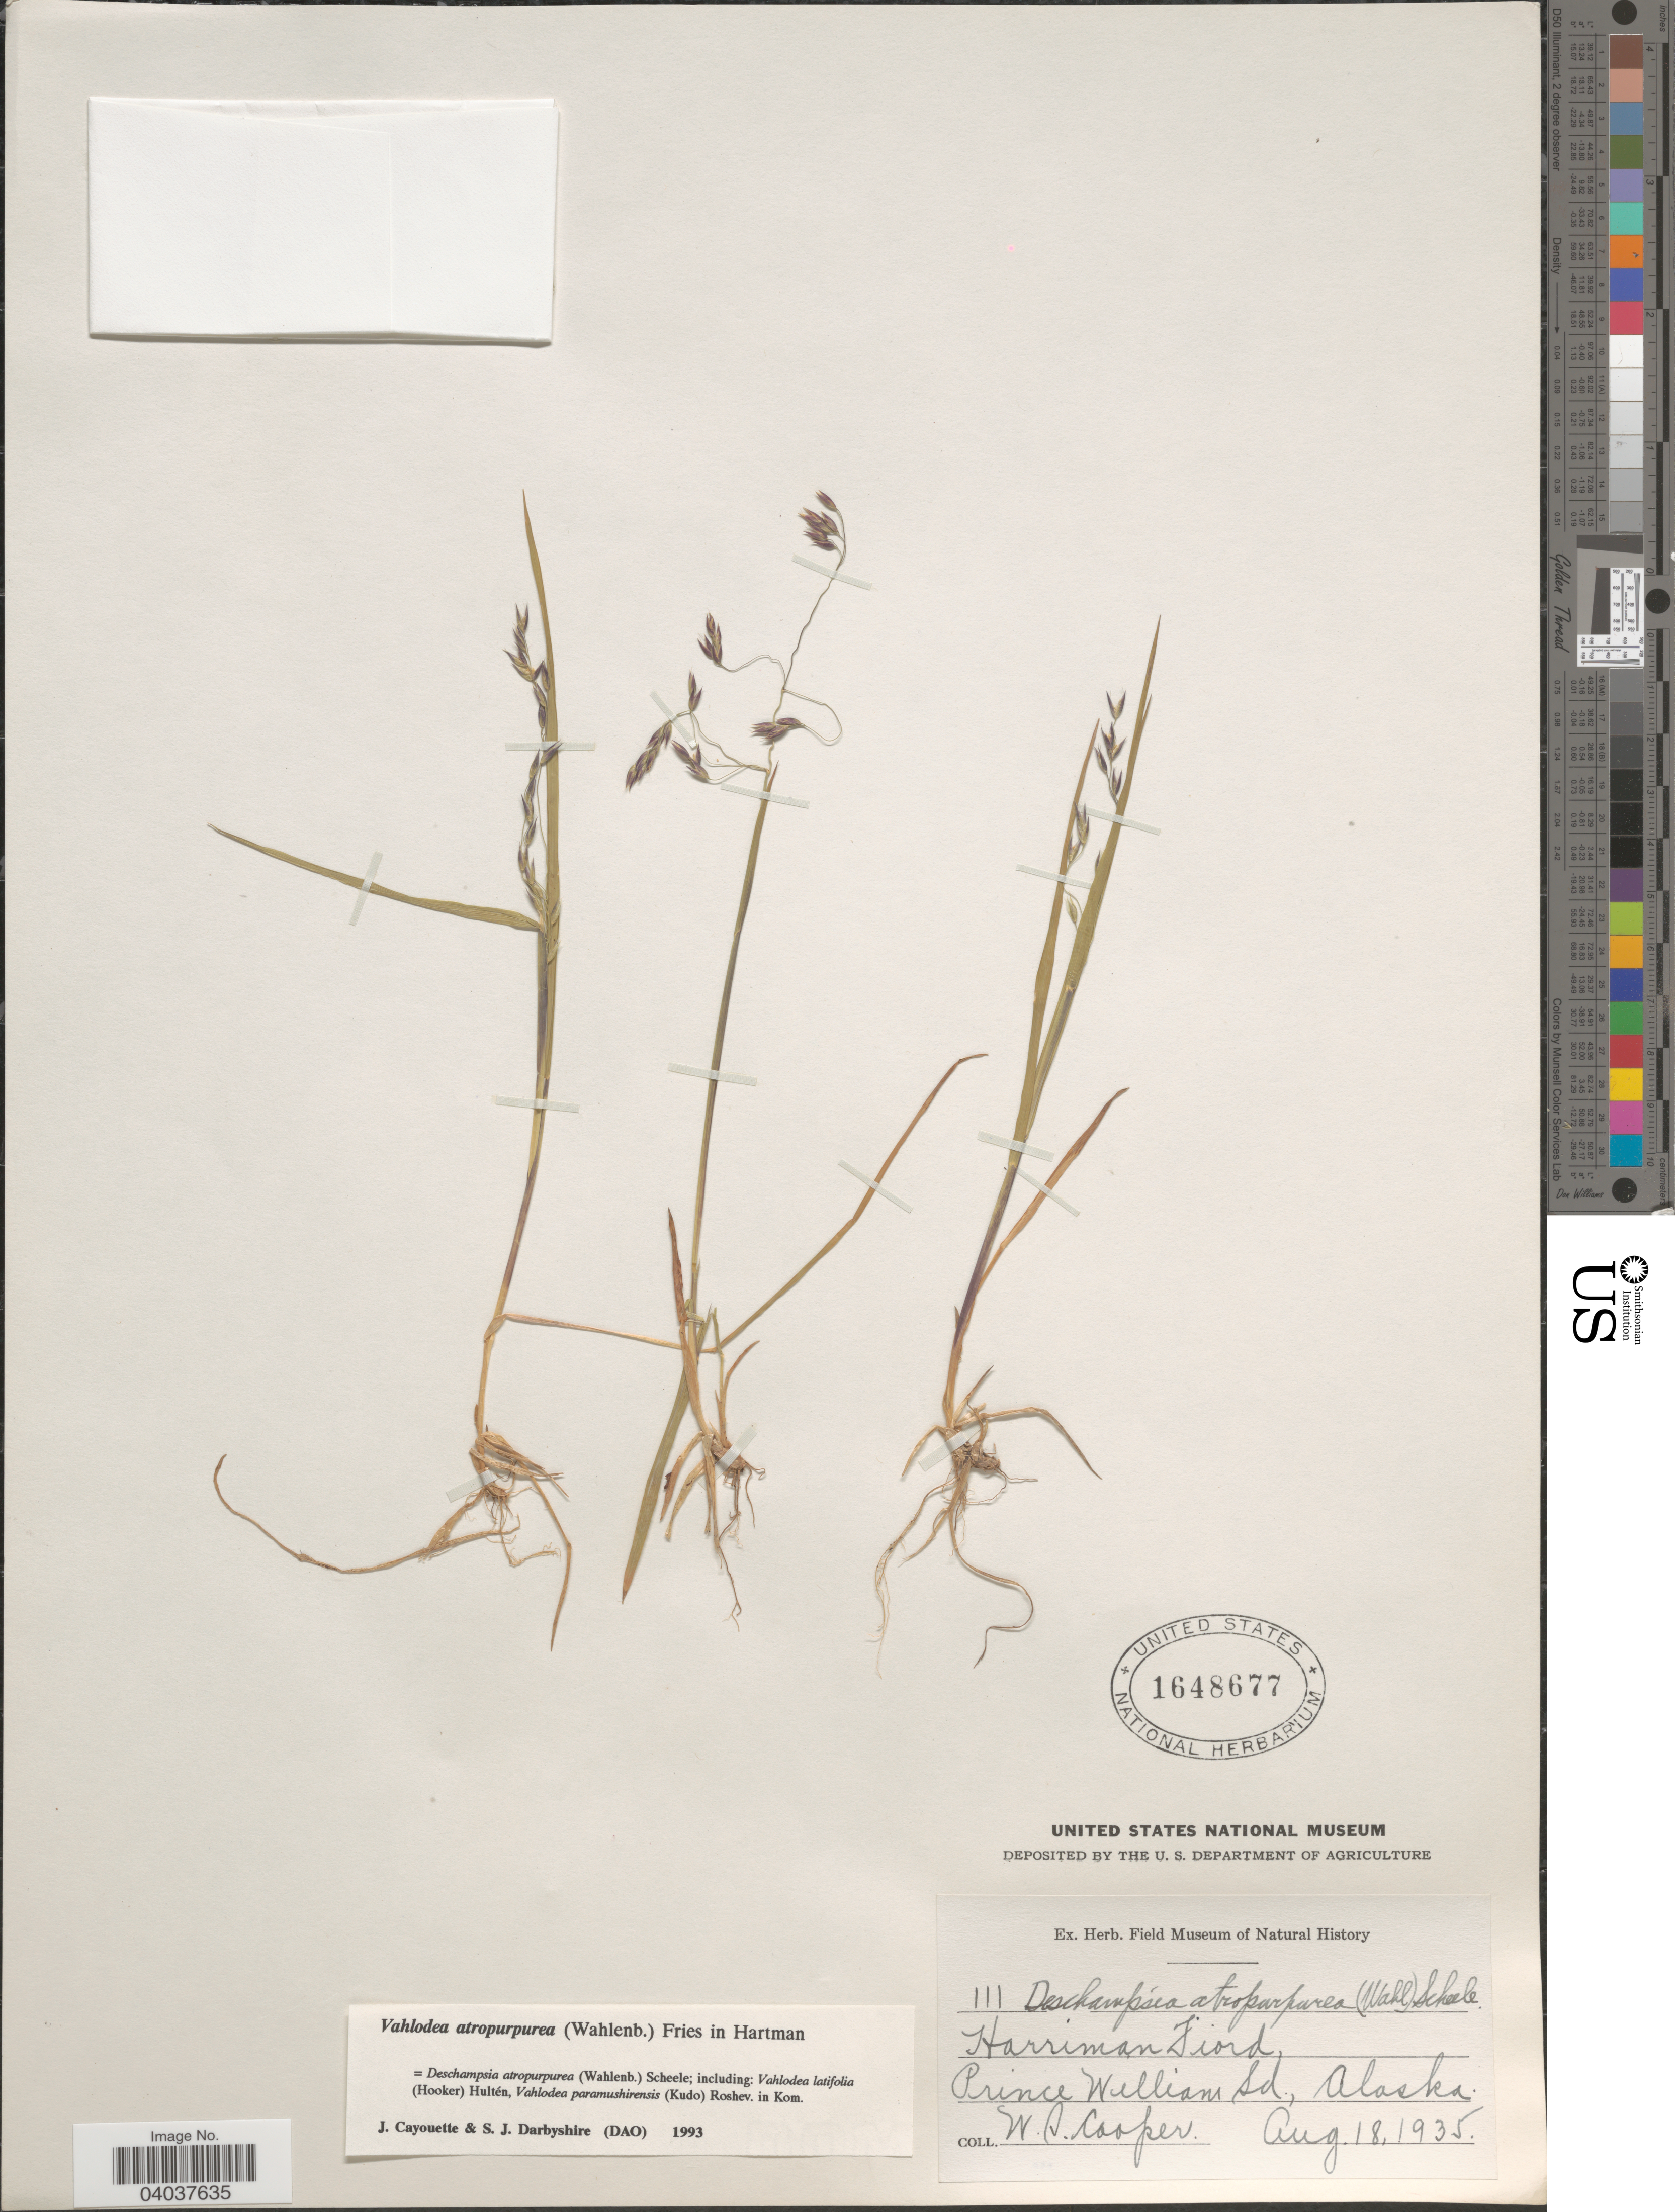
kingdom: Plantae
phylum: Tracheophyta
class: Liliopsida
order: Poales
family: Poaceae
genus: Vahlodea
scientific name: Vahlodea atropurpurea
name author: (Wahlenb.) Fr. ex Hartm.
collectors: W. Cooper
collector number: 111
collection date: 1935-08-18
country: United States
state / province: Alaska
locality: Harriman Fiord, Prince William Id.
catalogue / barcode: US 1648677